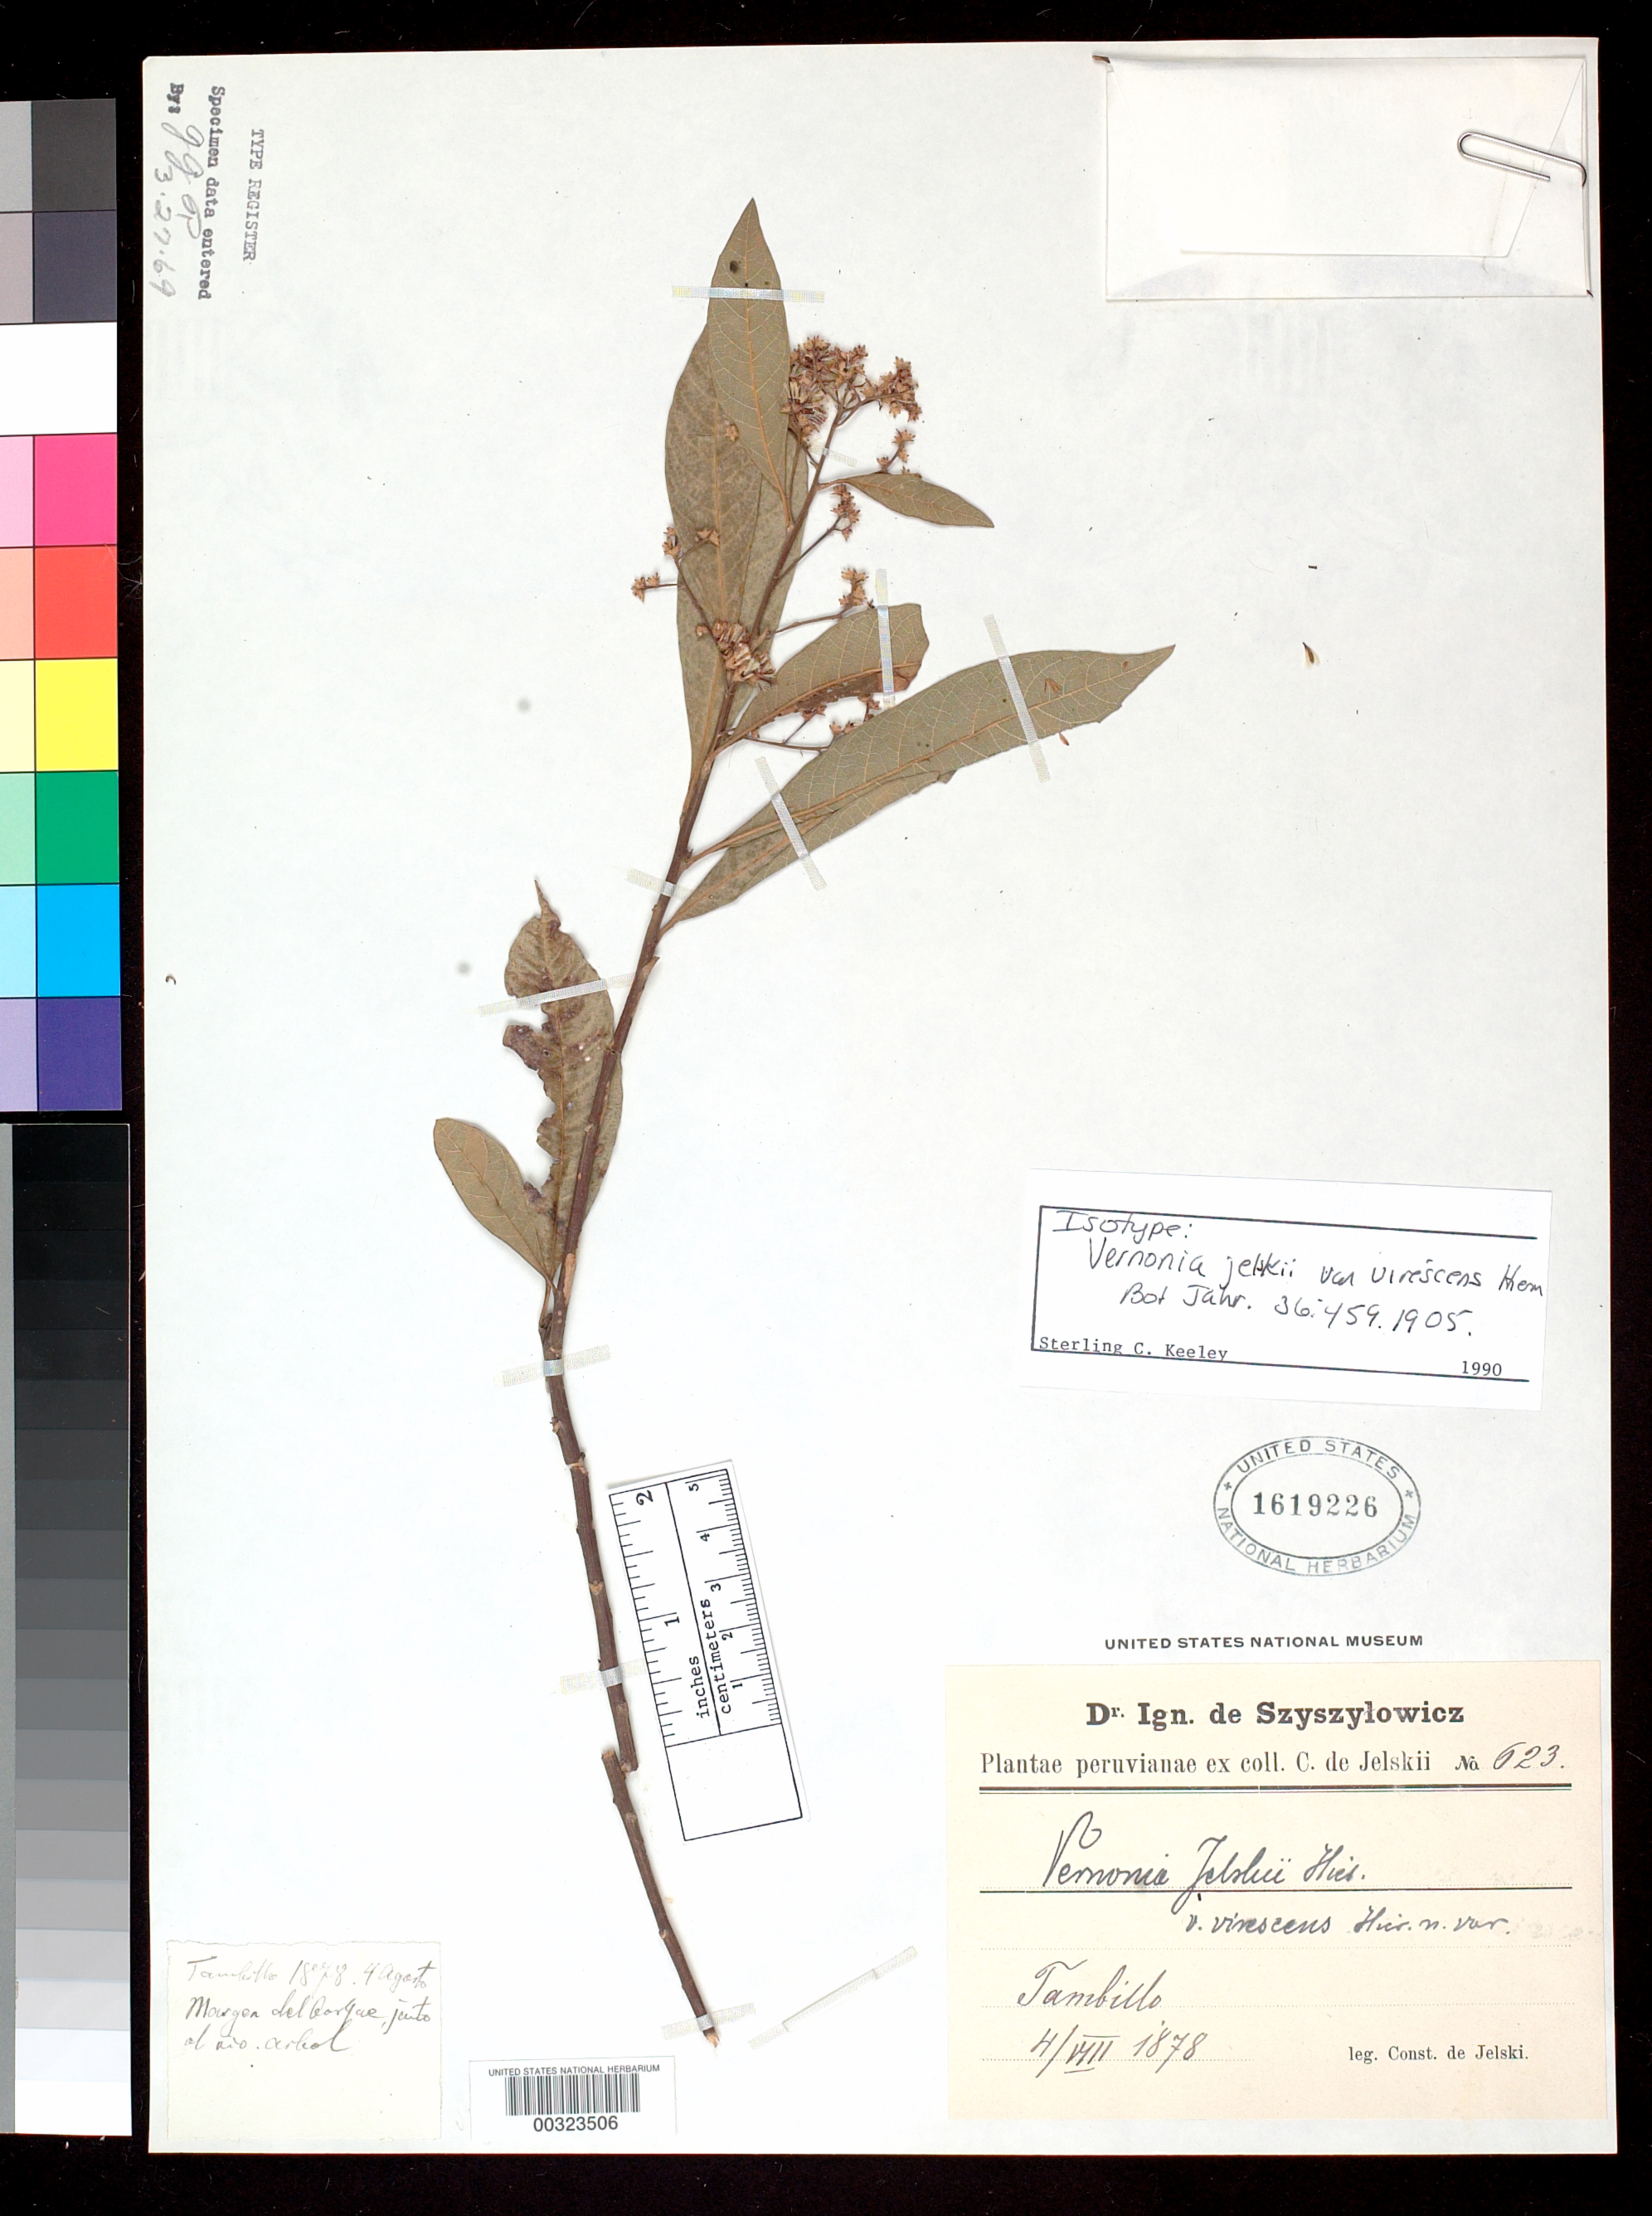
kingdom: Plantae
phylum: Tracheophyta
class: Magnoliopsida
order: Asterales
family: Asteraceae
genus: Vernonia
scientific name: Vernonia jelskii var. virescens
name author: Hieron.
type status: Isotype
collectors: C. von Jelski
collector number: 623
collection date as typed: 04 Aug 1878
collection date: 1878-08-04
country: Peru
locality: Tambillo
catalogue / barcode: US 1619226